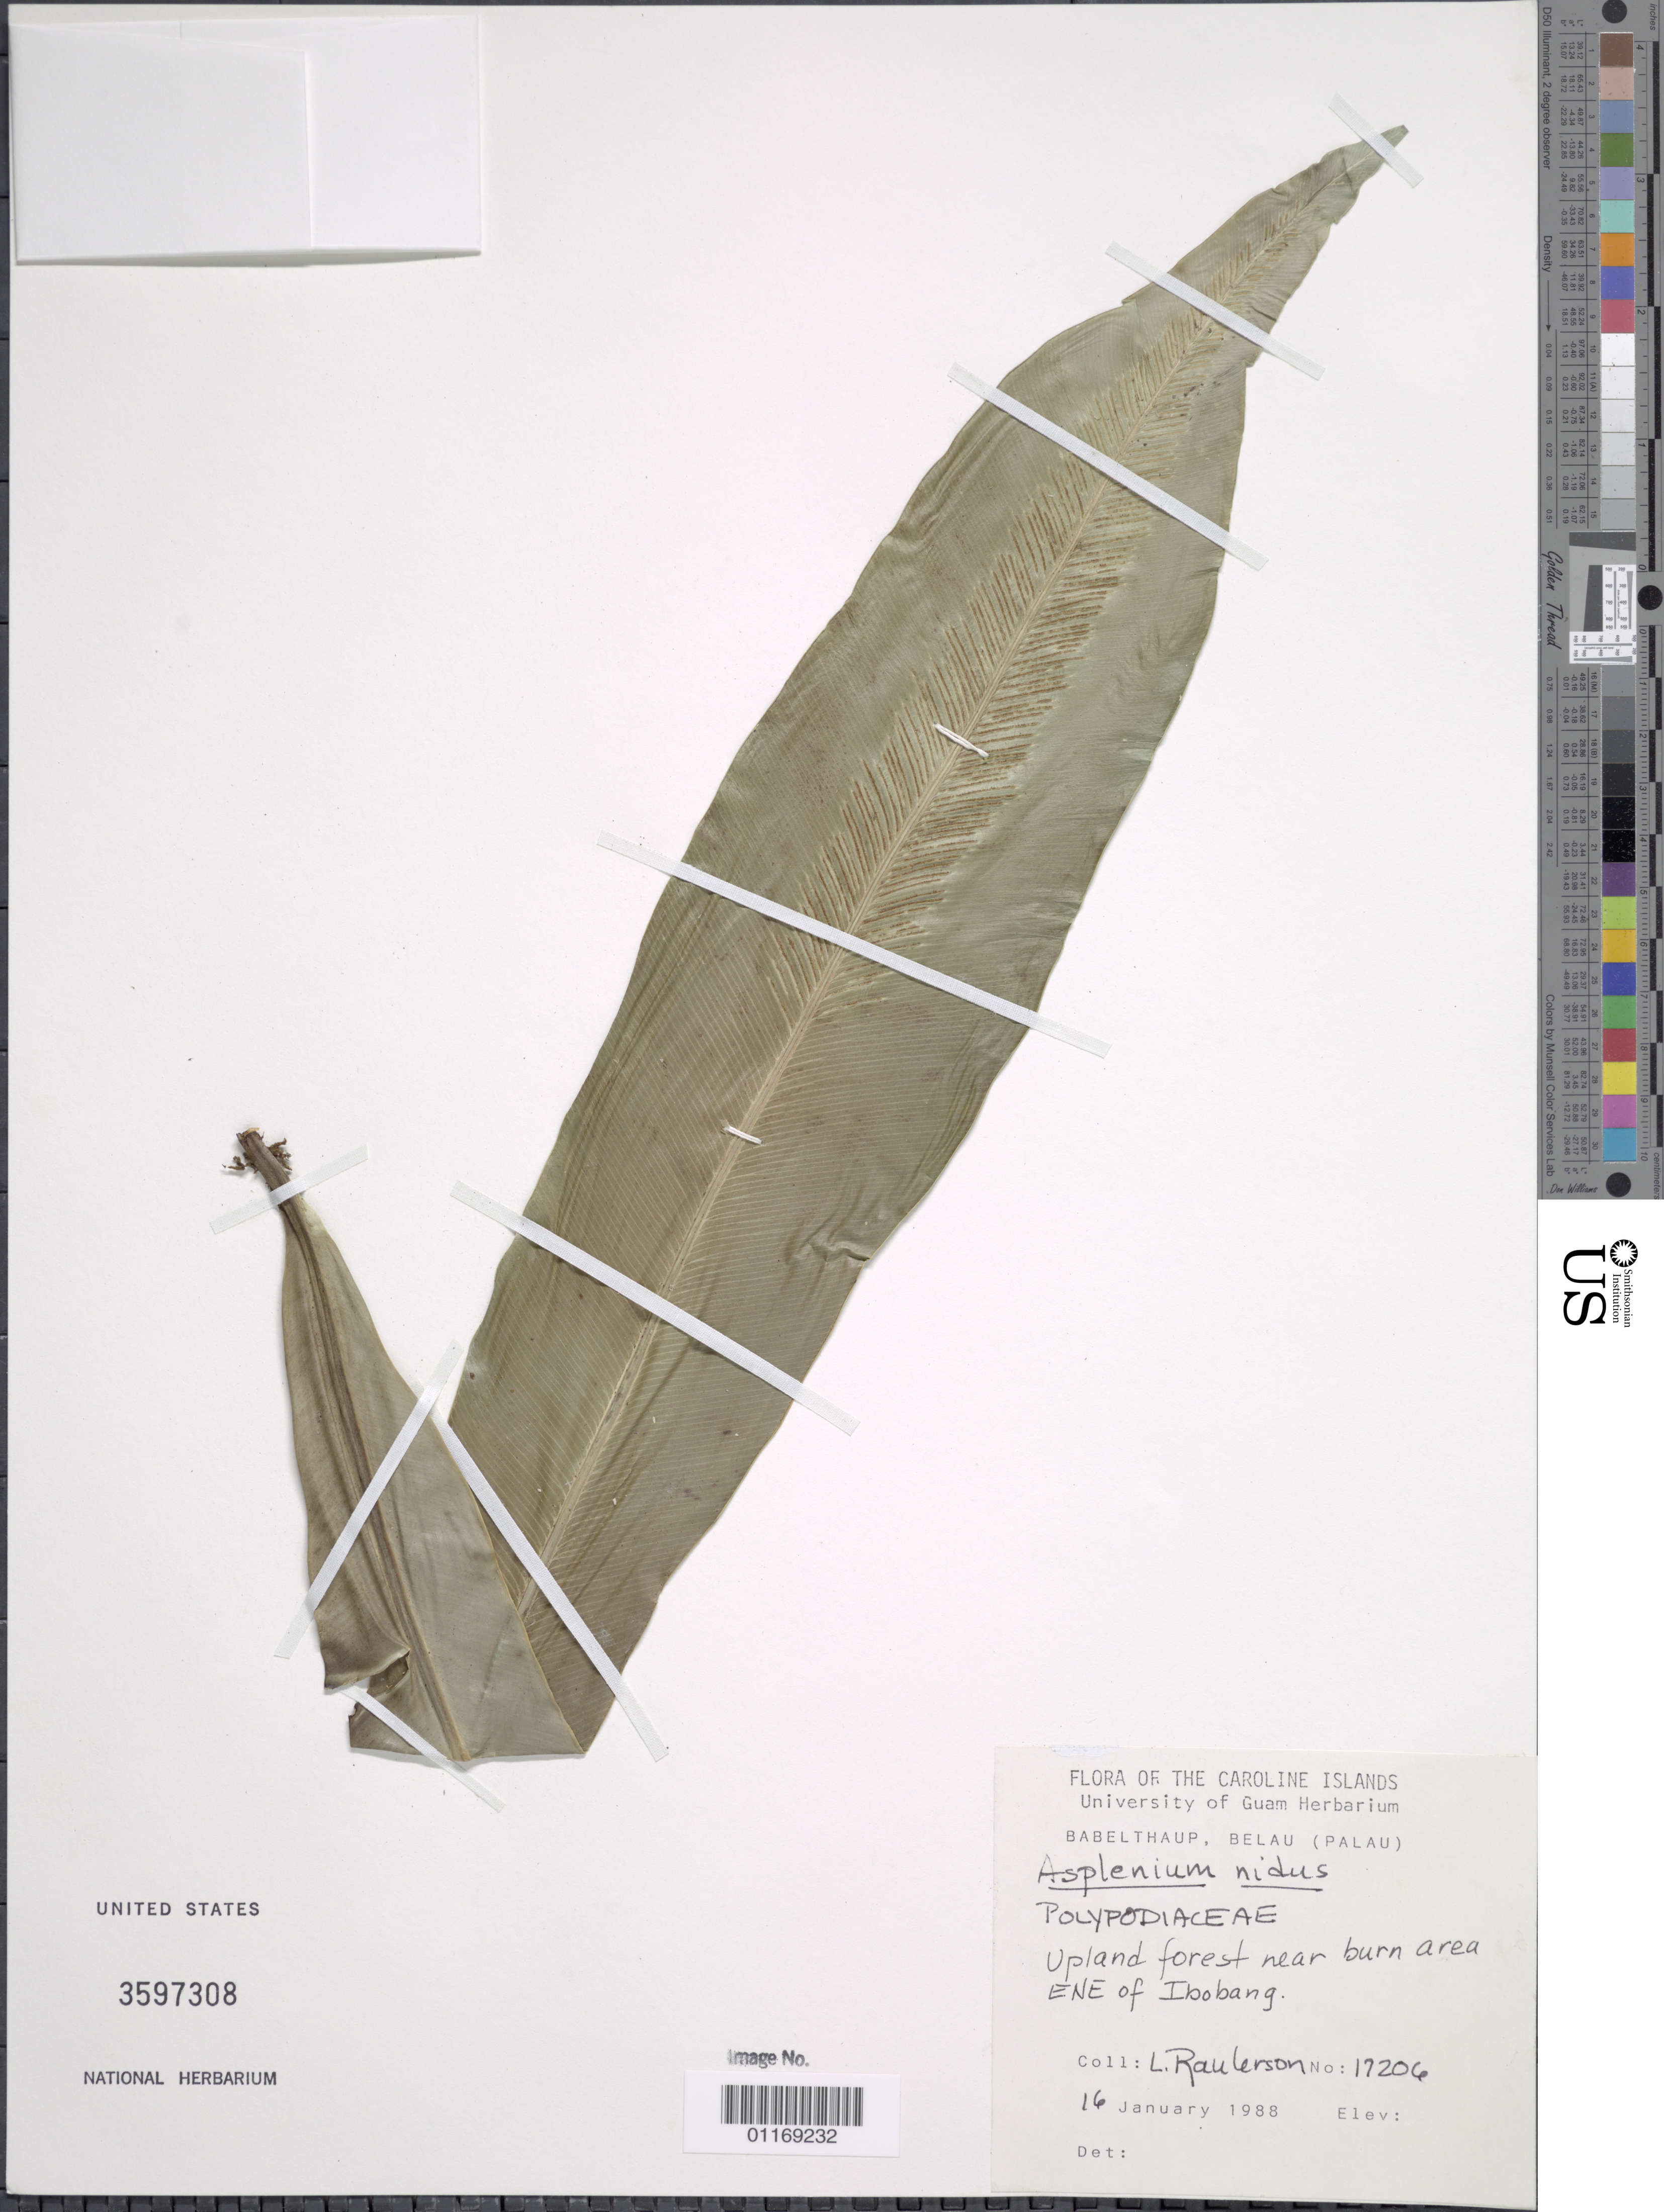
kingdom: Plantae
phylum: Tracheophyta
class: Polypodiopsida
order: Polypodiales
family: Aspleniaceae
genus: Asplenium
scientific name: Asplenium nidus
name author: L.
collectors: L. Raulerson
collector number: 17206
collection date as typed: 16 Jan 1988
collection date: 1988-01-16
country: Palau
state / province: Ngatpang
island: Babeldaob [Babelthuap]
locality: ENE side of Ibobang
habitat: Upland forest near burn area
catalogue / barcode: US 3597308